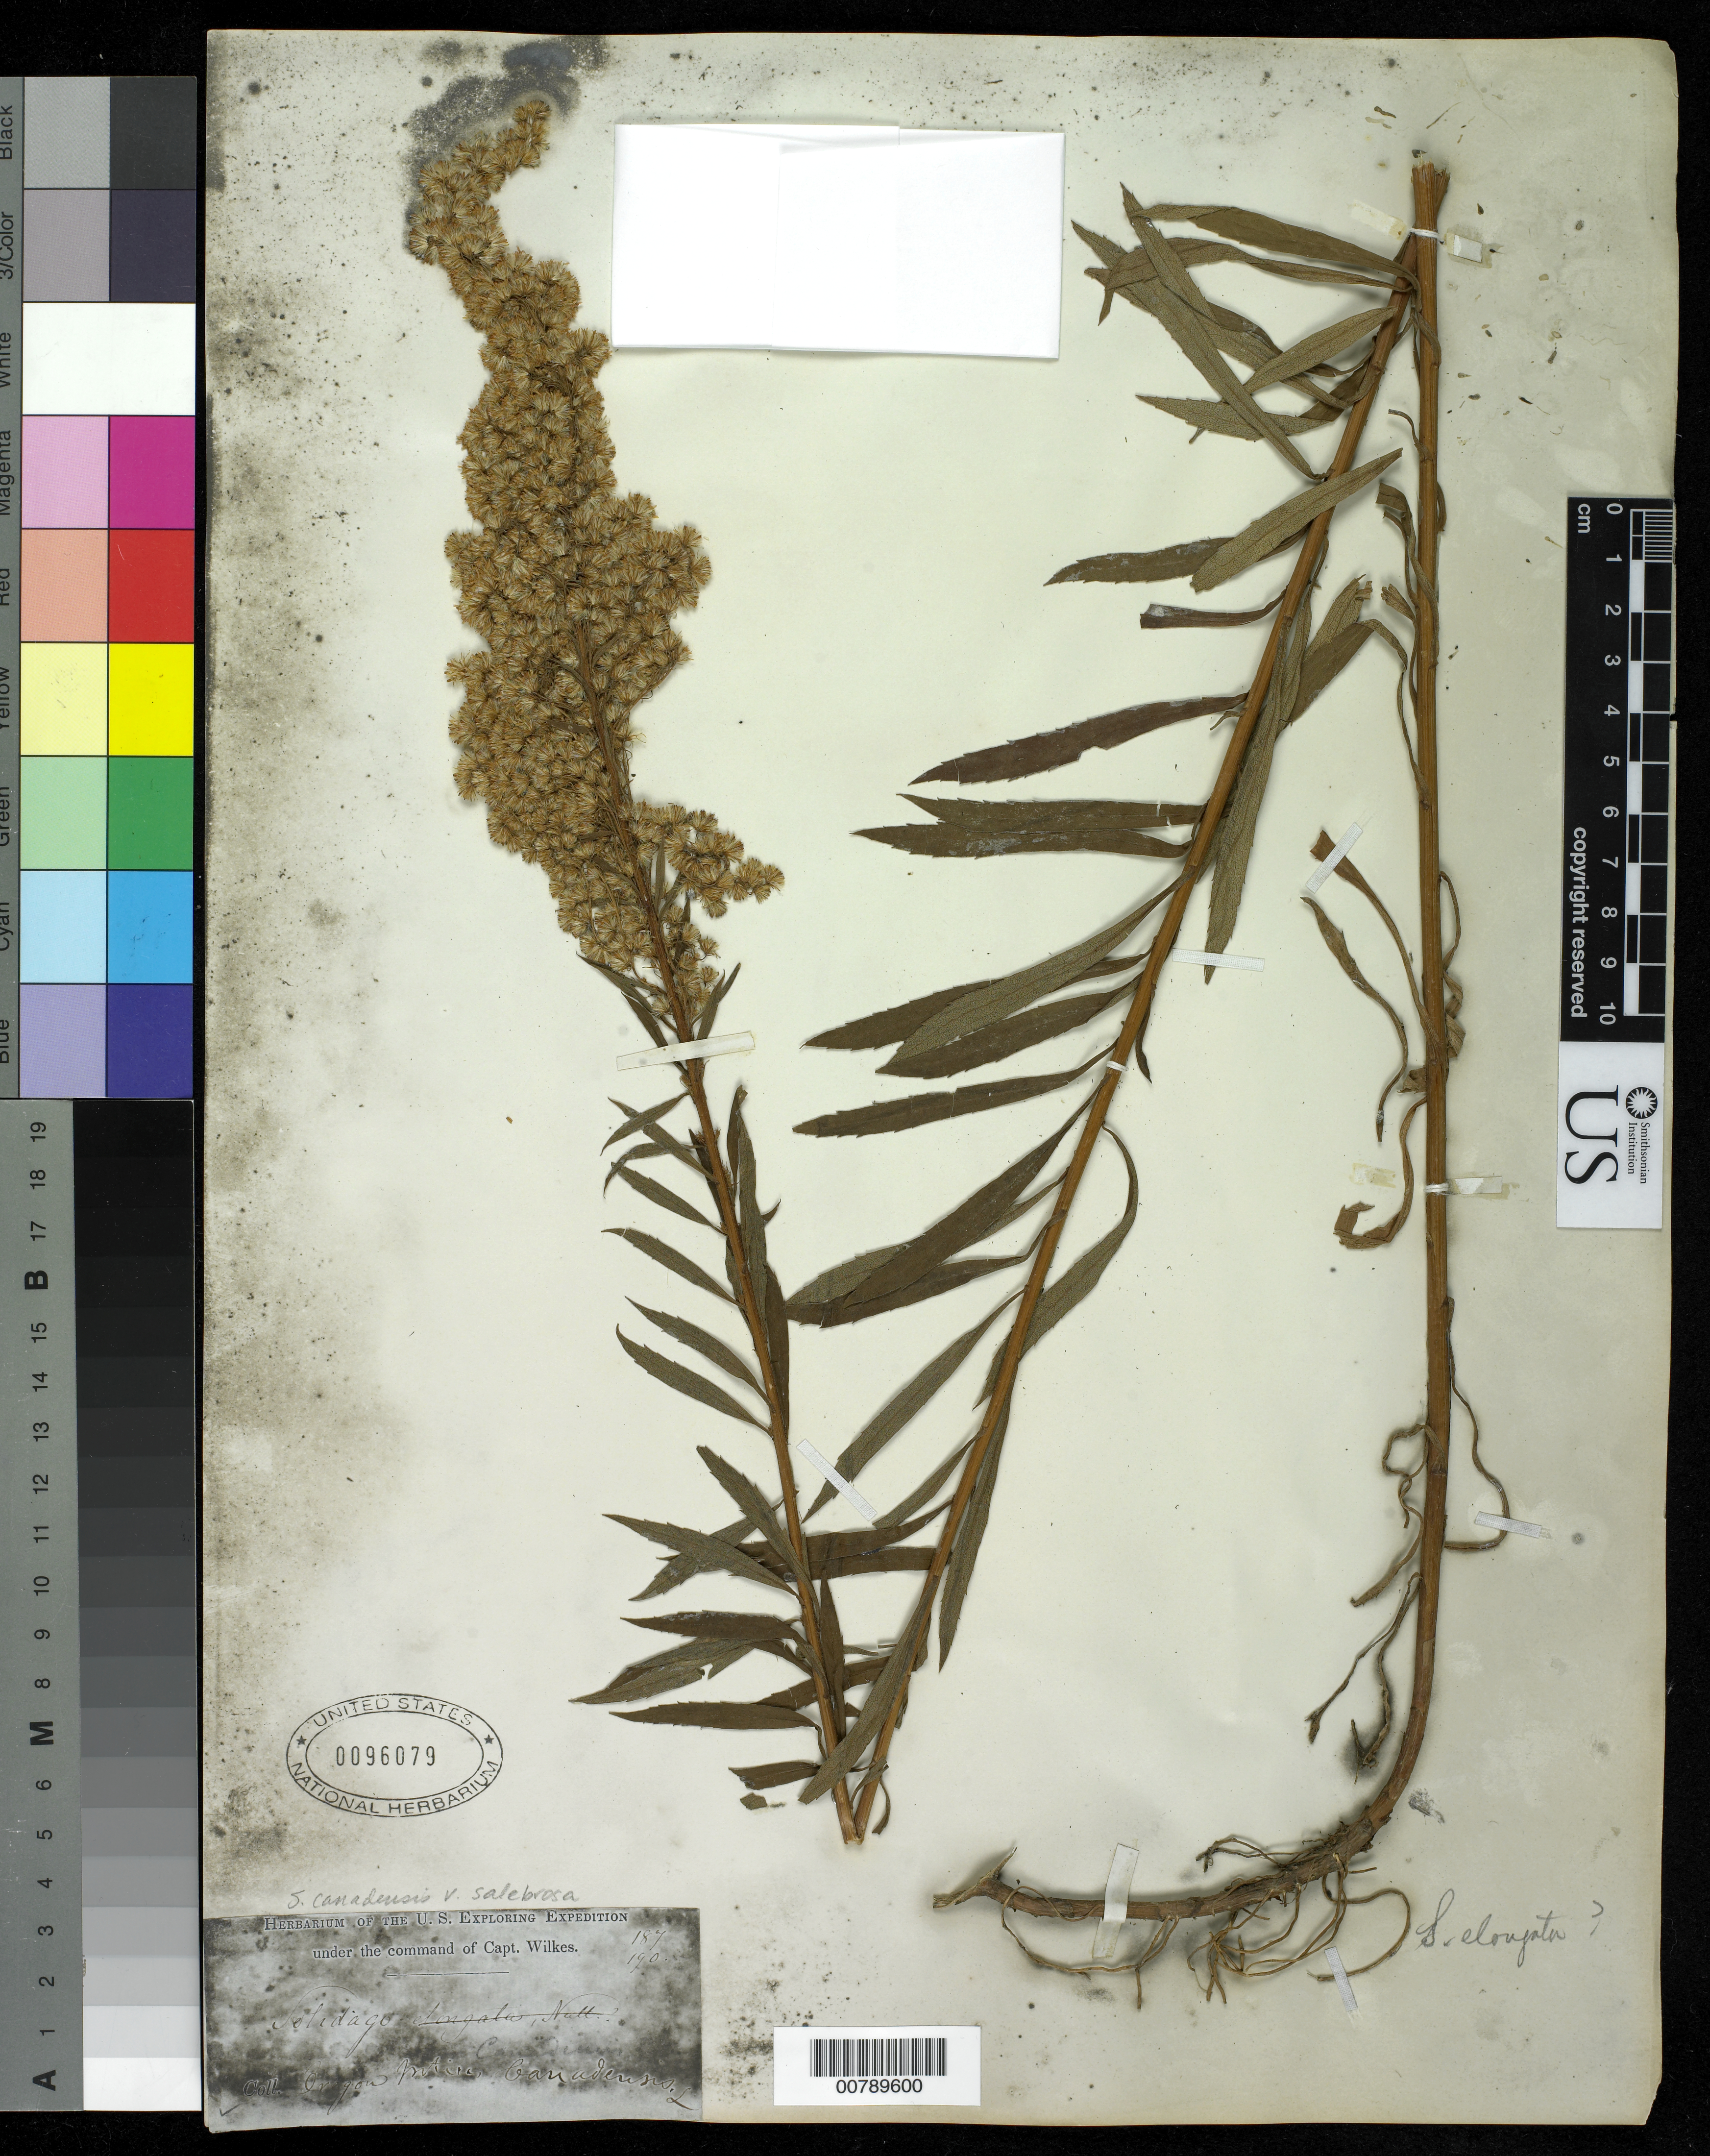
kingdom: Plantae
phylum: Tracheophyta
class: Magnoliopsida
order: Asterales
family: Asteraceae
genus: Solidago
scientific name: Solidago canadensis var. salebrosa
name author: (Piper) M.E. Jones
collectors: Wilkes Explor. Exped.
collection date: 1838/1842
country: United States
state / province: Oregon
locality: Oregon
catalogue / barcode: US 96079